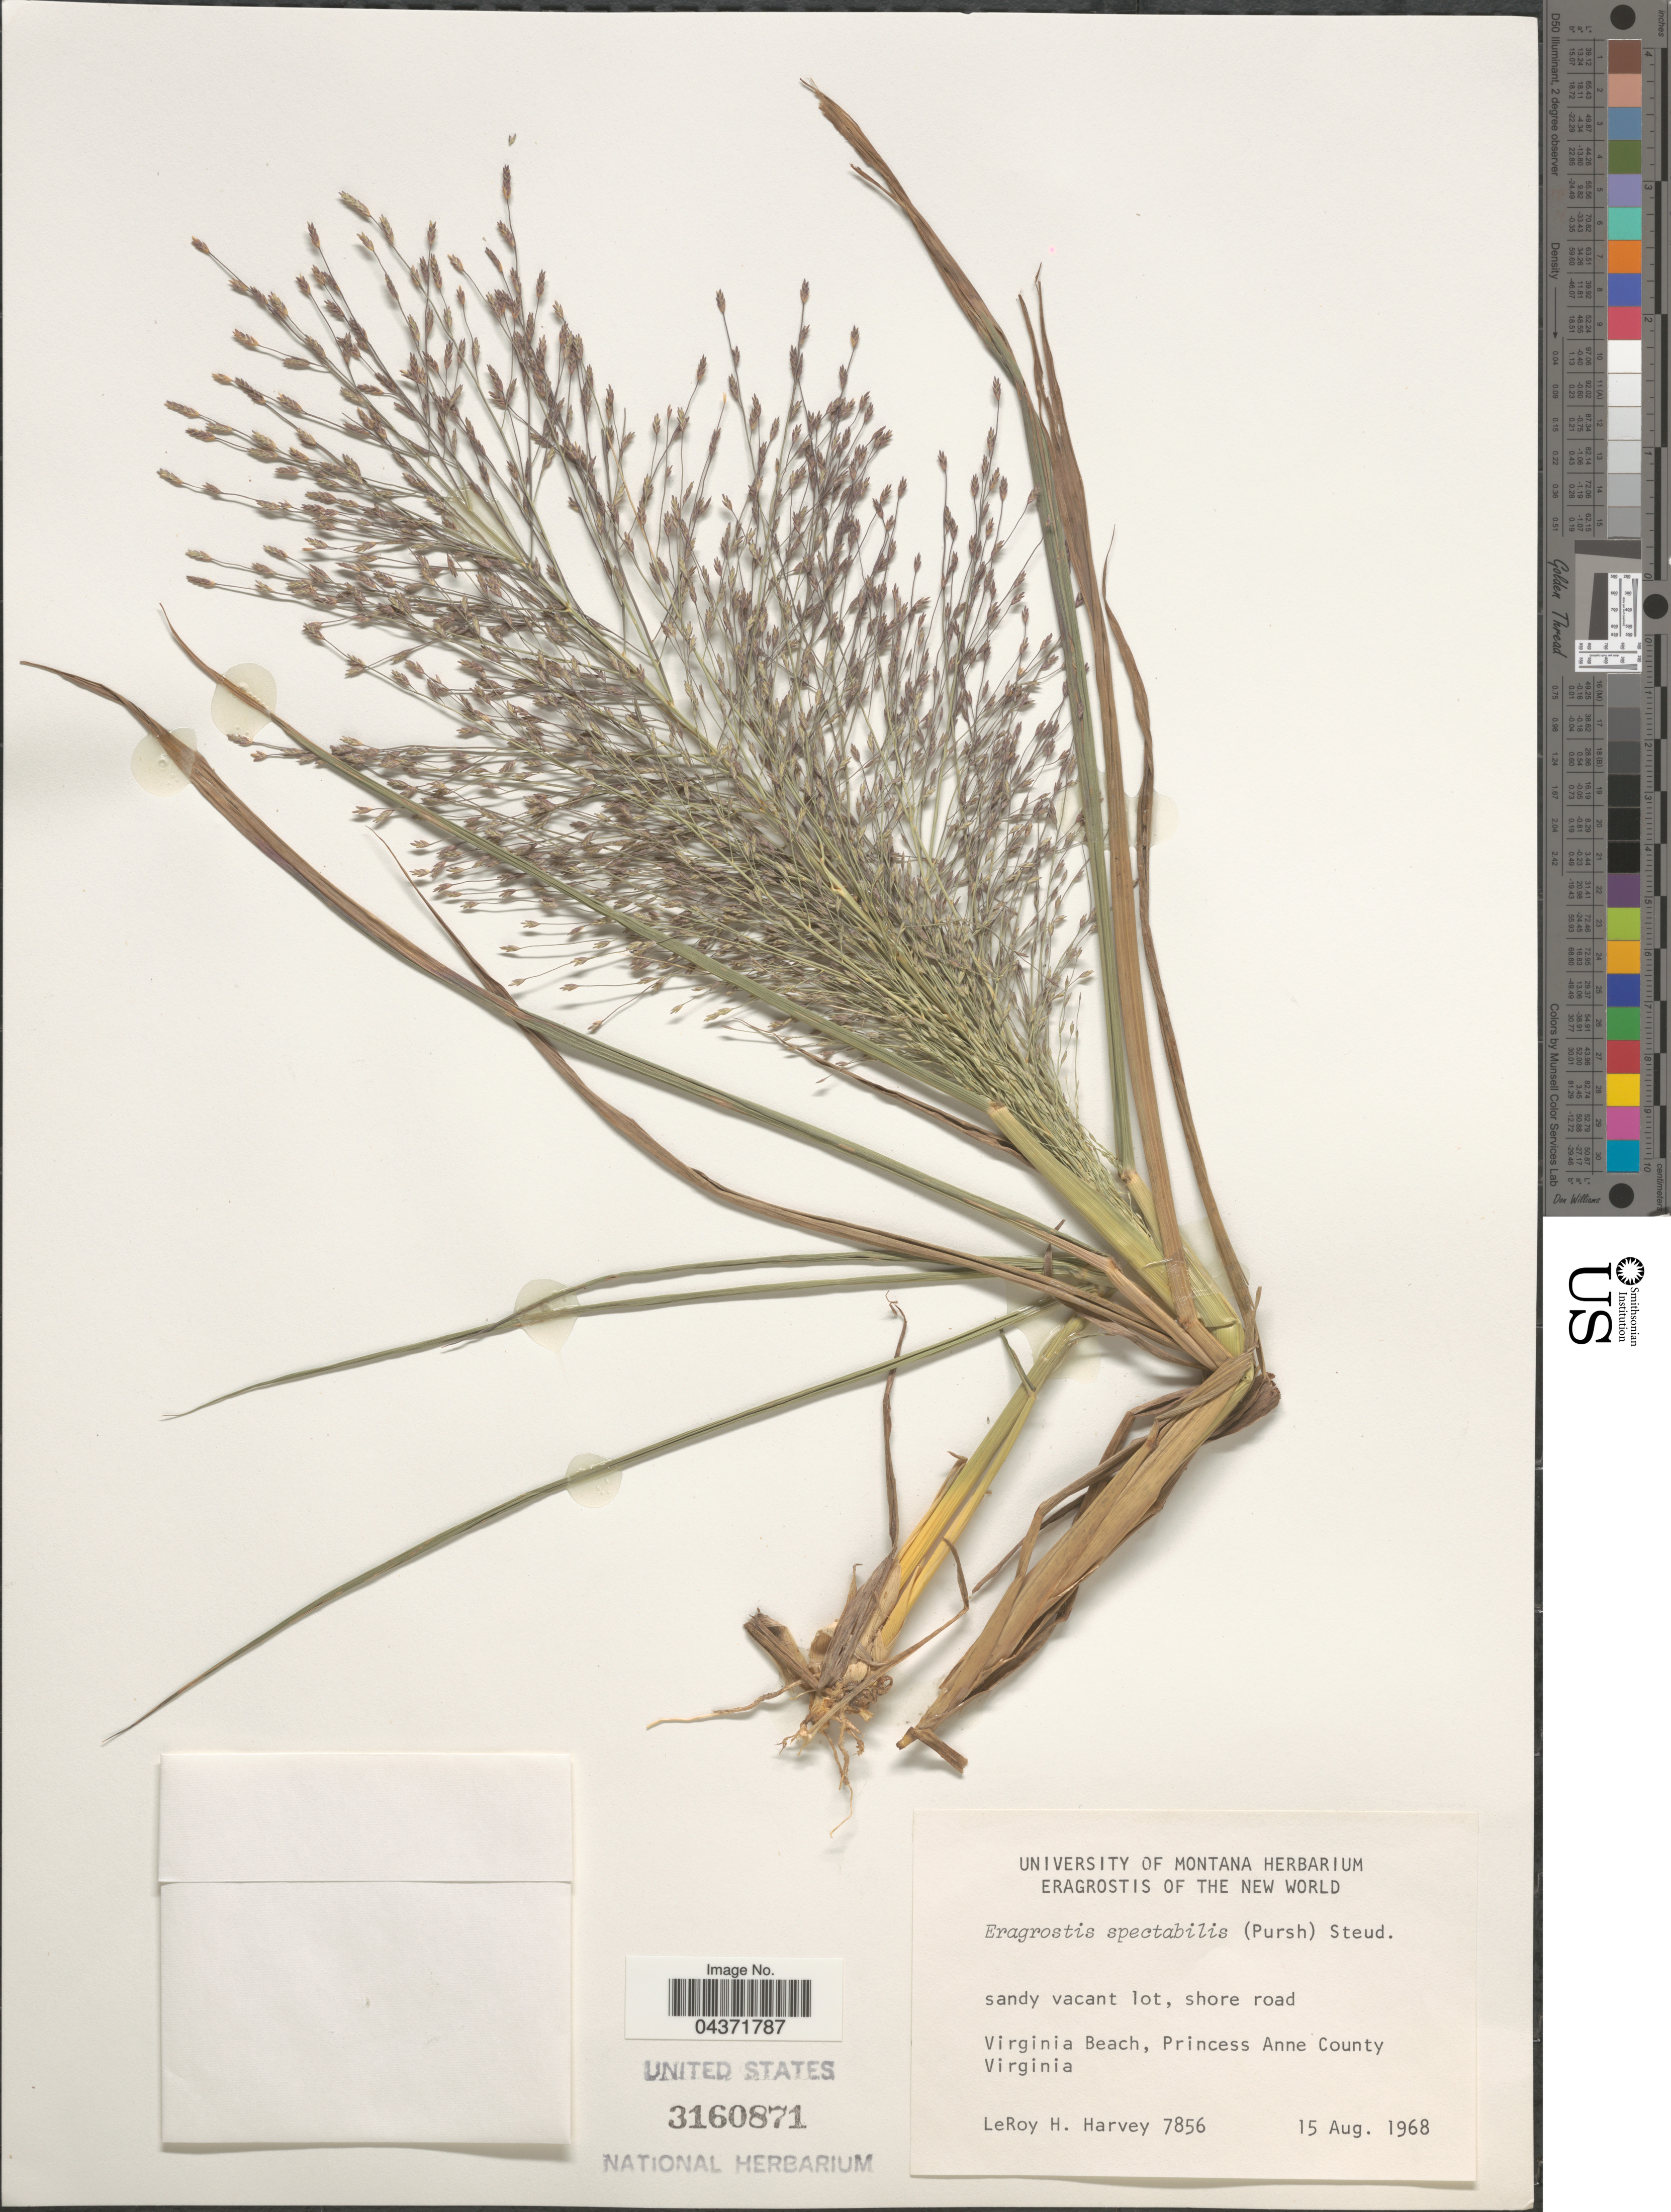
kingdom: Plantae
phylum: Tracheophyta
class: Liliopsida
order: Poales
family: Poaceae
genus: Eragrostis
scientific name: Eragrostis spectabilis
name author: (Pursh) Steud.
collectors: L. H. Harvey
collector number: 7856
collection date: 1968-08-15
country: United States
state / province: Virginia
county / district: City of Virginia Beach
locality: Virginia Beach, Princess Anne County.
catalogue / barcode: US 3160871